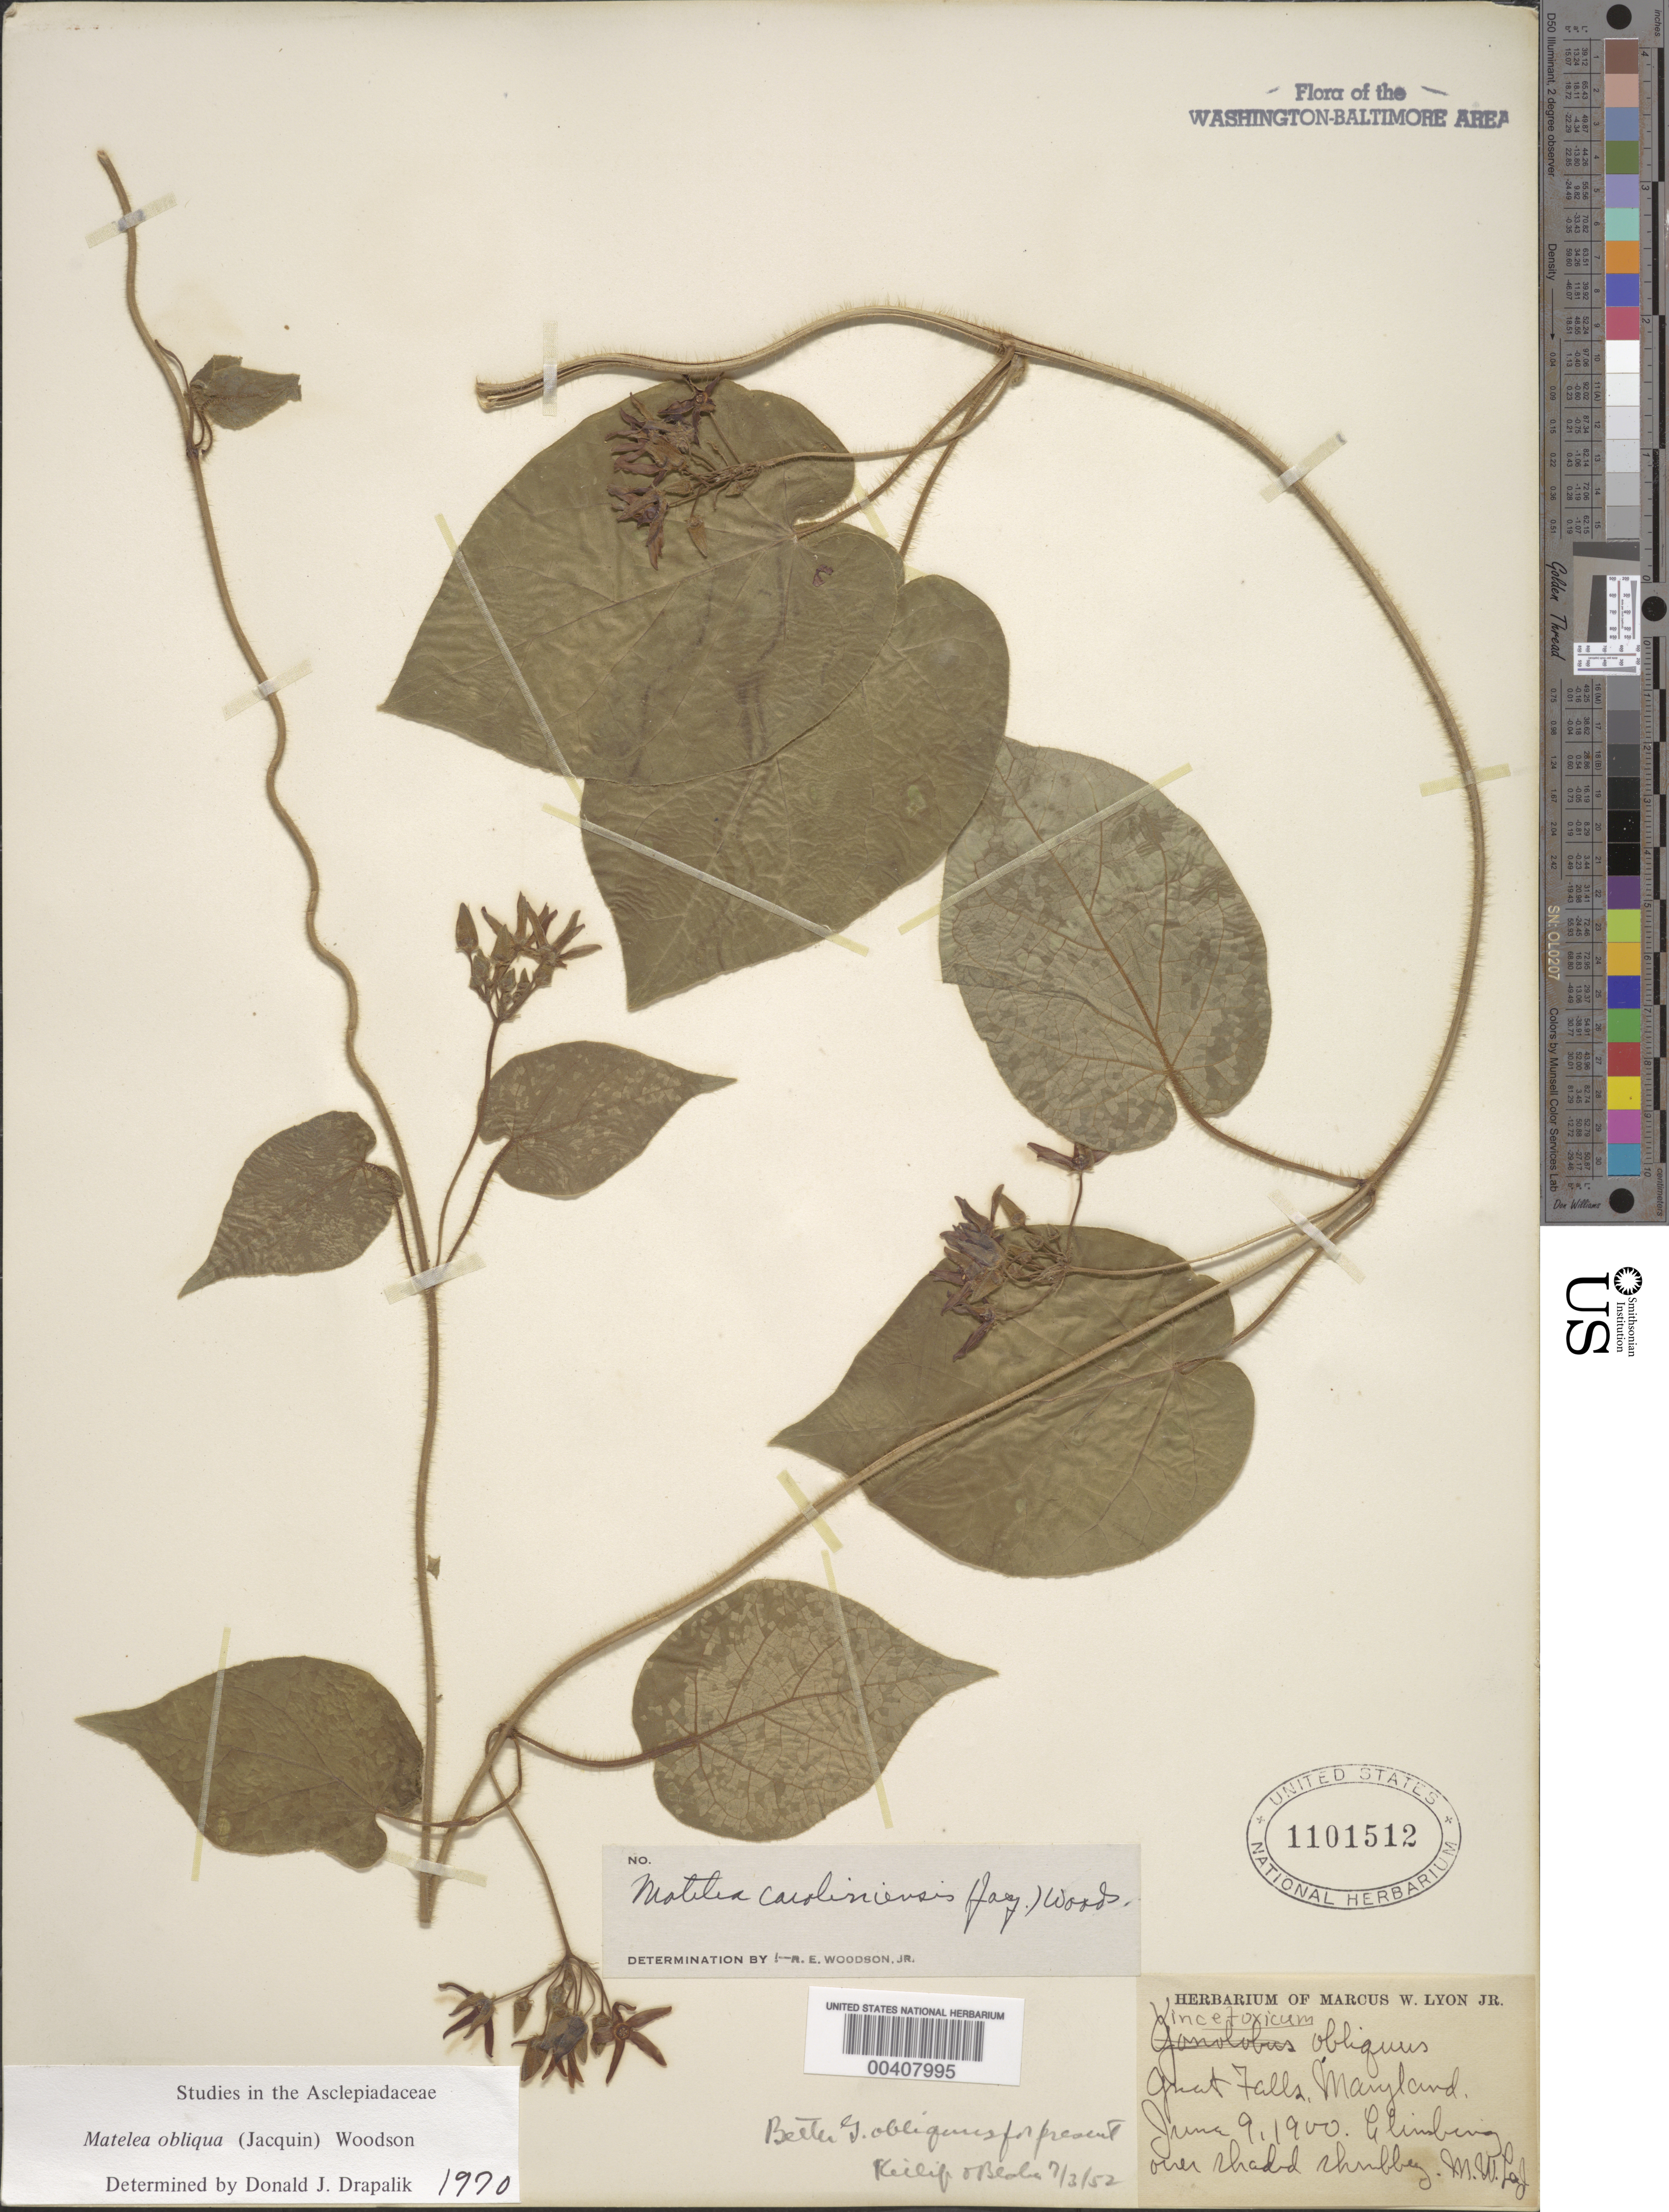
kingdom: Plantae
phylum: Tracheophyta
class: Magnoliopsida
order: Gentianales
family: Apocynaceae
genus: Matelea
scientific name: Matelea obliqua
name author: (Jacq.) Woodson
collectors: M. W. Lyon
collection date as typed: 09 Jun 1900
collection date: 1900-06-09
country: United States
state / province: Maryland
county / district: Montgomery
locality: Great Falls C. & O. Canal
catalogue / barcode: US 1101512